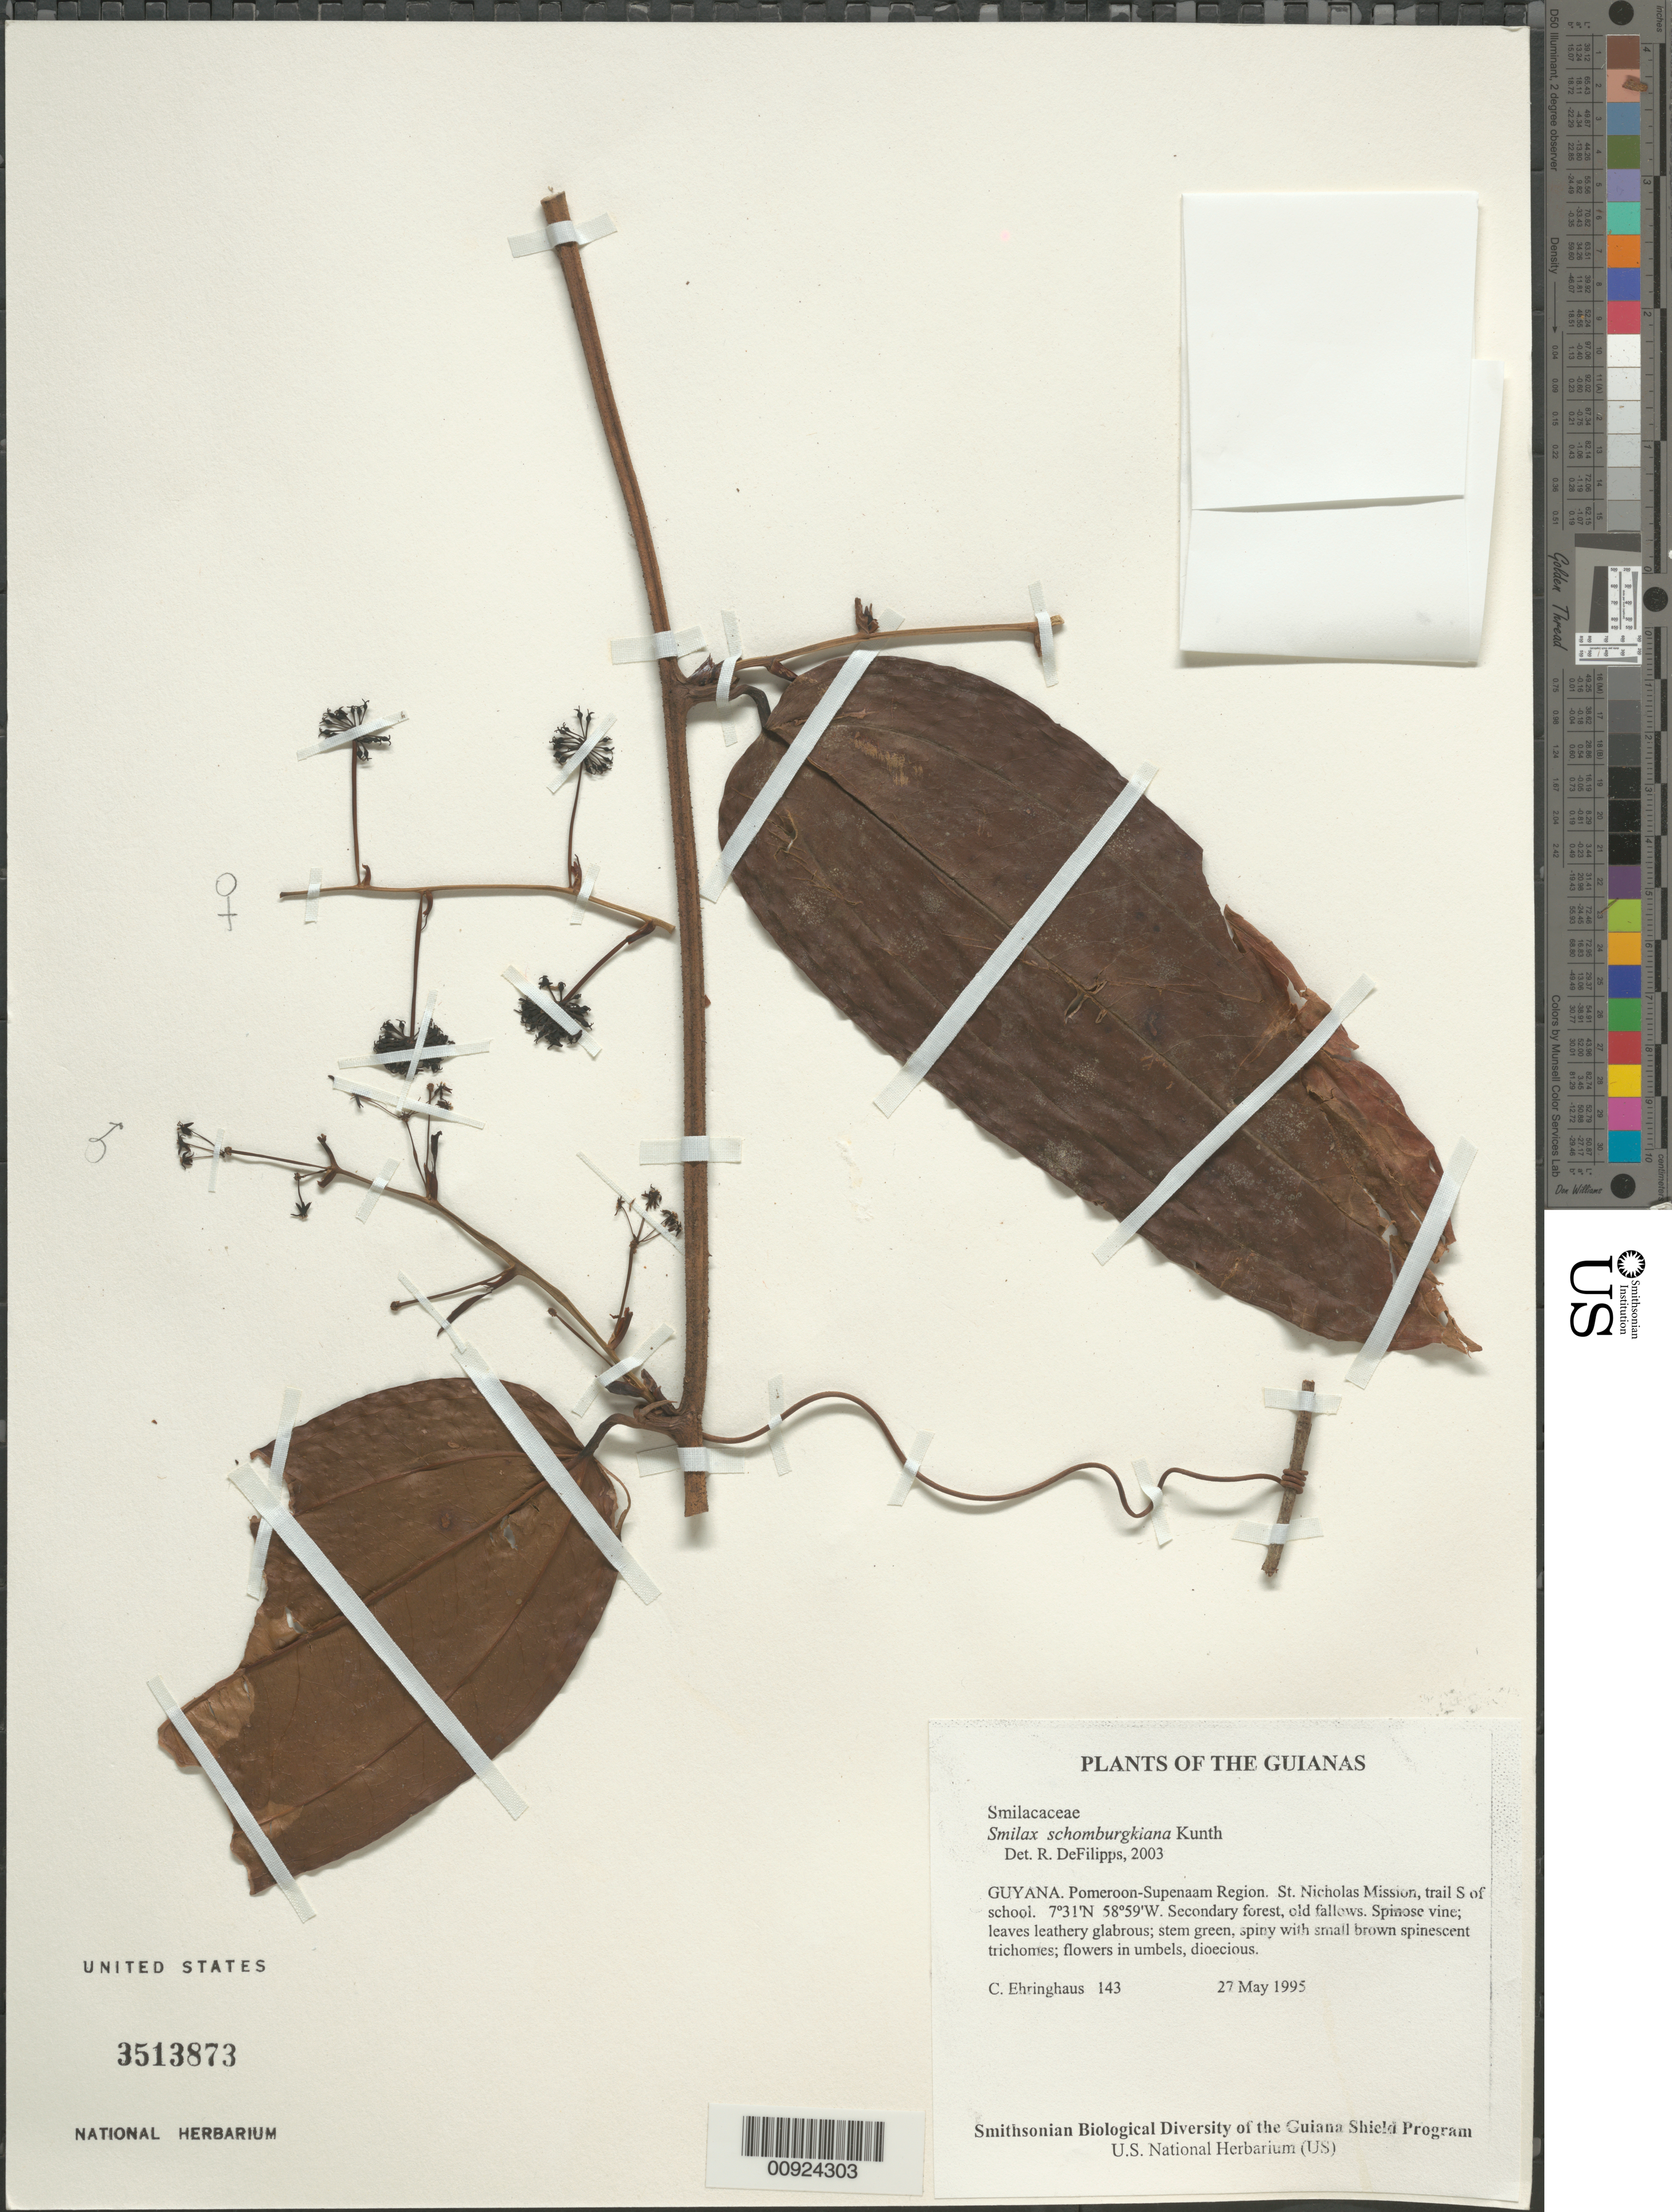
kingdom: Plantae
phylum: Tracheophyta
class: Liliopsida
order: Liliales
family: Smilacaceae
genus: Smilax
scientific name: Smilax schomburgkiana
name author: Kunth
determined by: DeFilipps, R. A.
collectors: C. Ehringhaus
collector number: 143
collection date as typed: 27 May 1995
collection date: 1995-05-27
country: Guyana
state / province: Pomeroon-Supenaam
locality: St. Nicholas Mission, trail S of school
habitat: Secondary forest, old fallows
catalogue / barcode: US 3513873